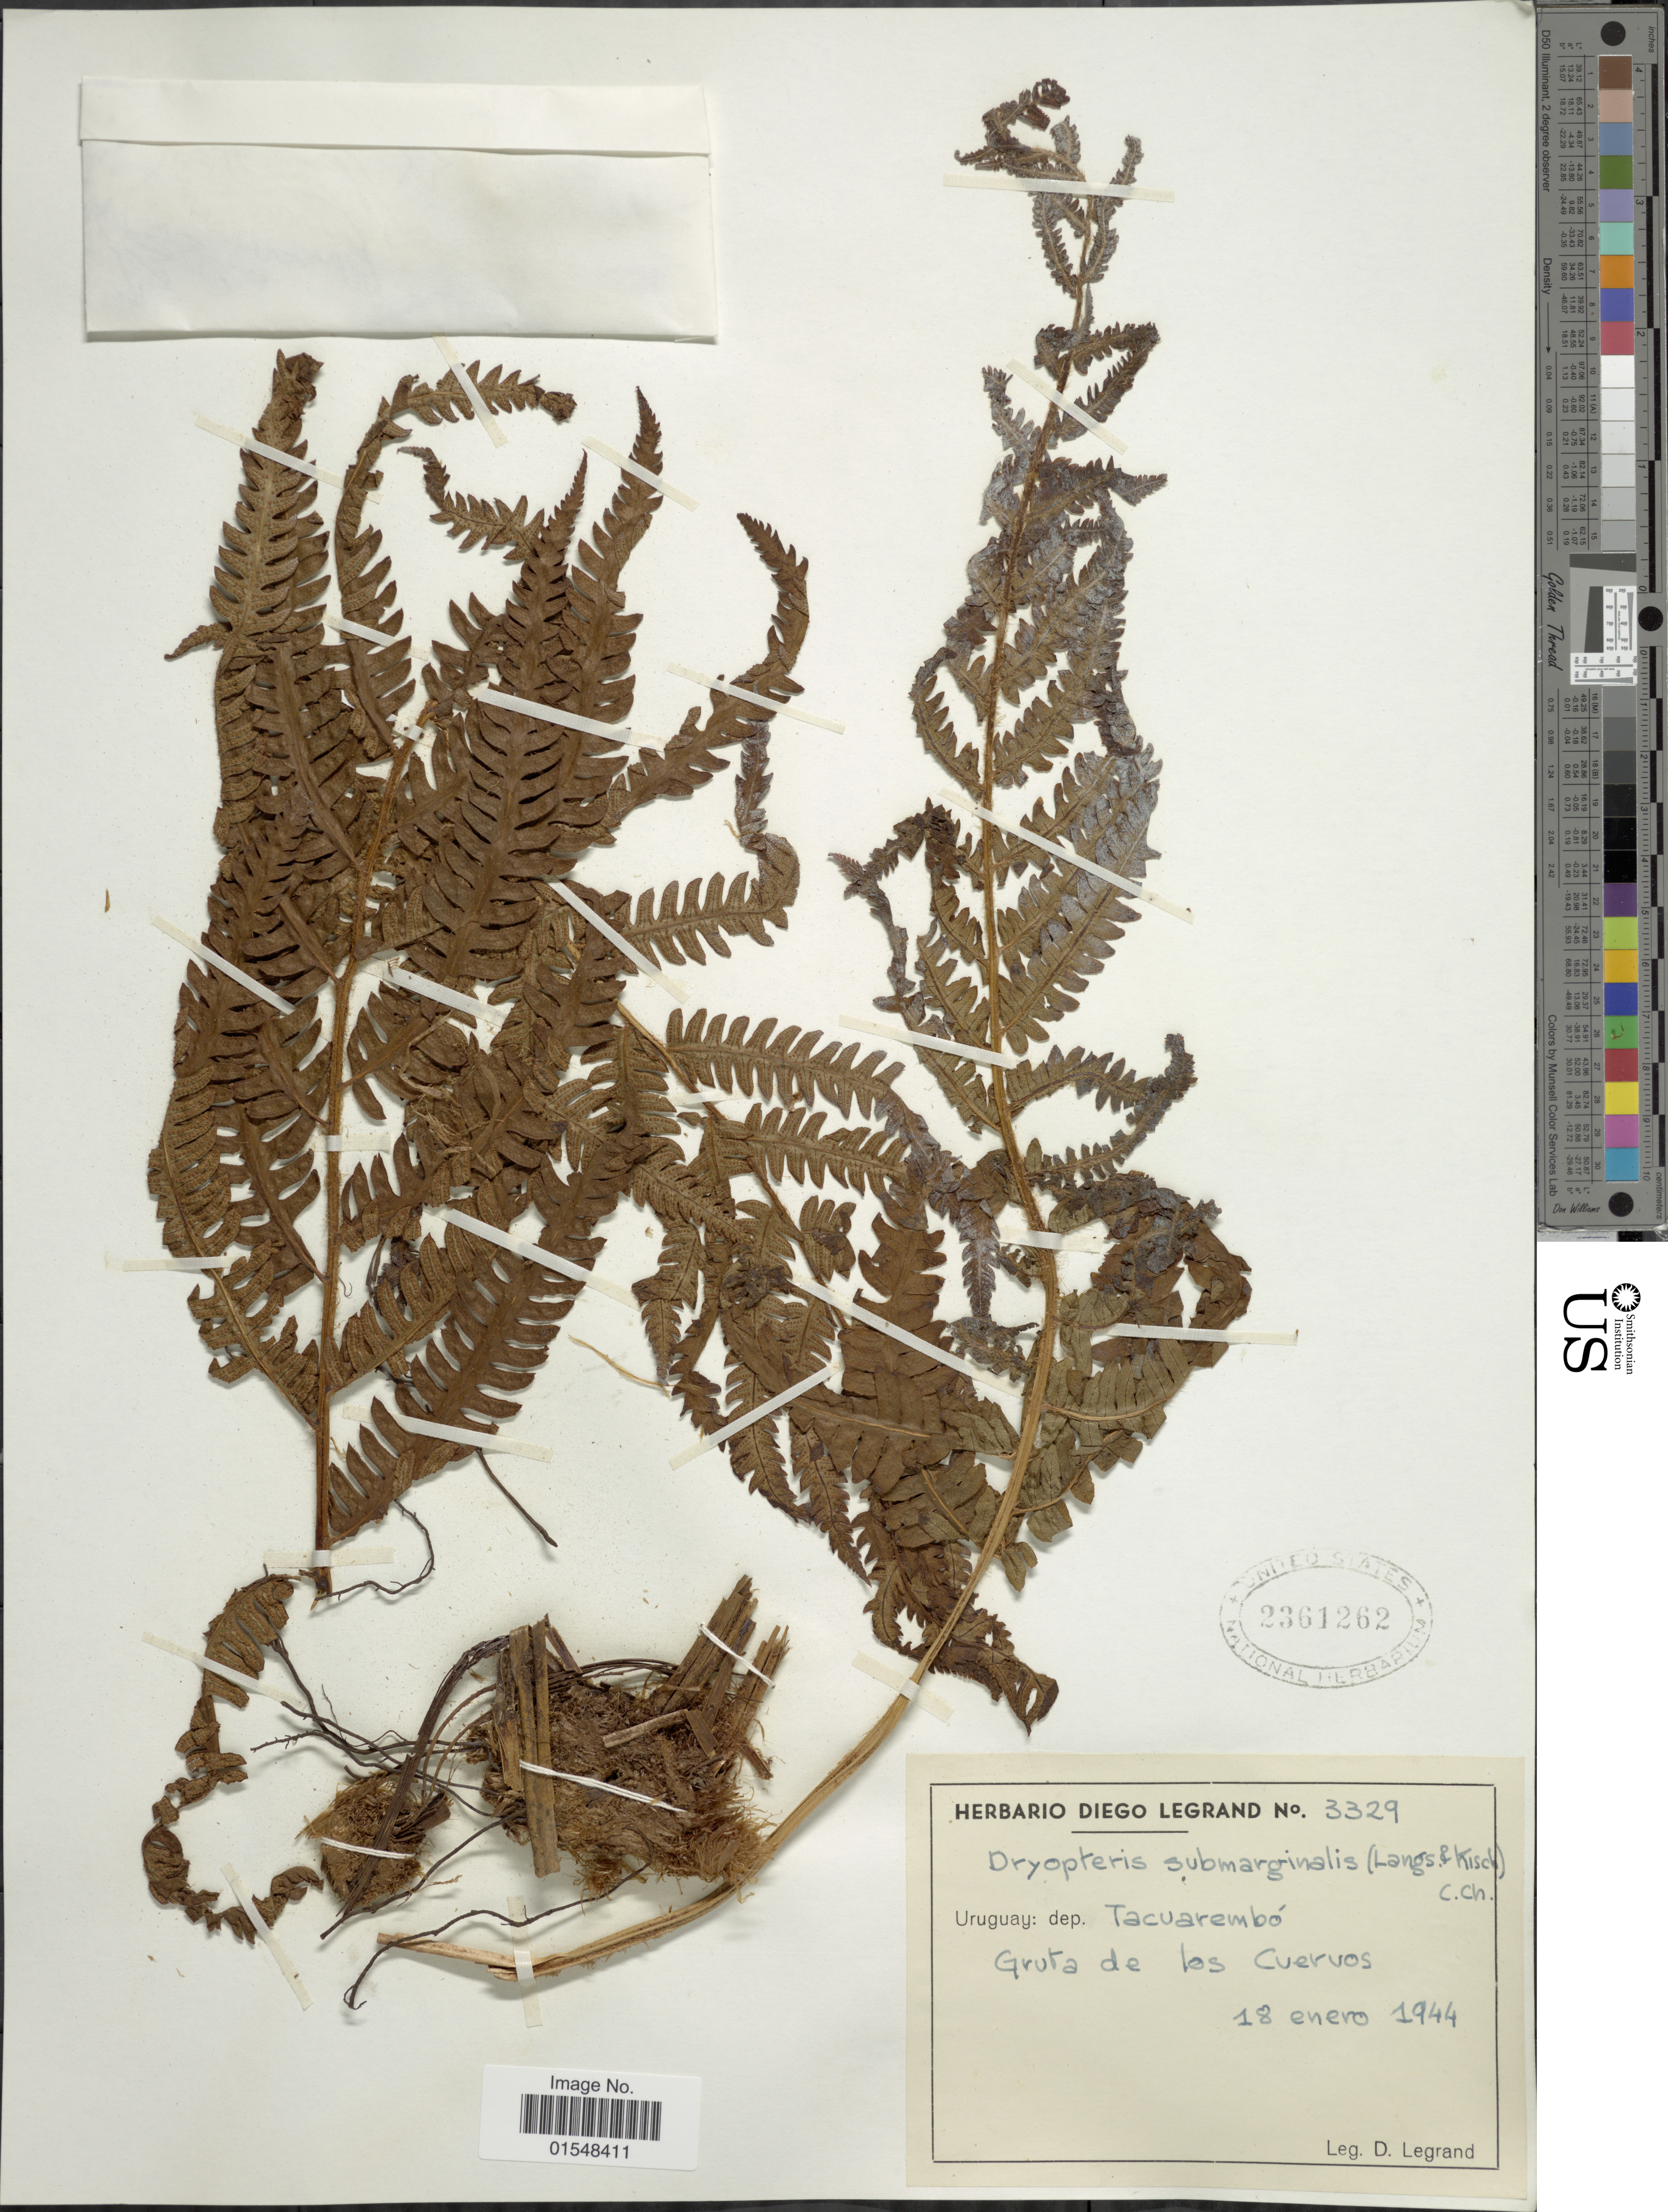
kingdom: Plantae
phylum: Tracheophyta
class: Polypodiopsida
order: Polypodiales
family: Dryopteridaceae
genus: Ctenitis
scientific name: Ctenitis submarginalis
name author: (Langsd. & Fisch.) Ching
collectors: C. D. Legrand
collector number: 3329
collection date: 1944-01-18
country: Uruguay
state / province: Tacuarembó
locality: Gruta de los Cuervos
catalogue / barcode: US 2361262